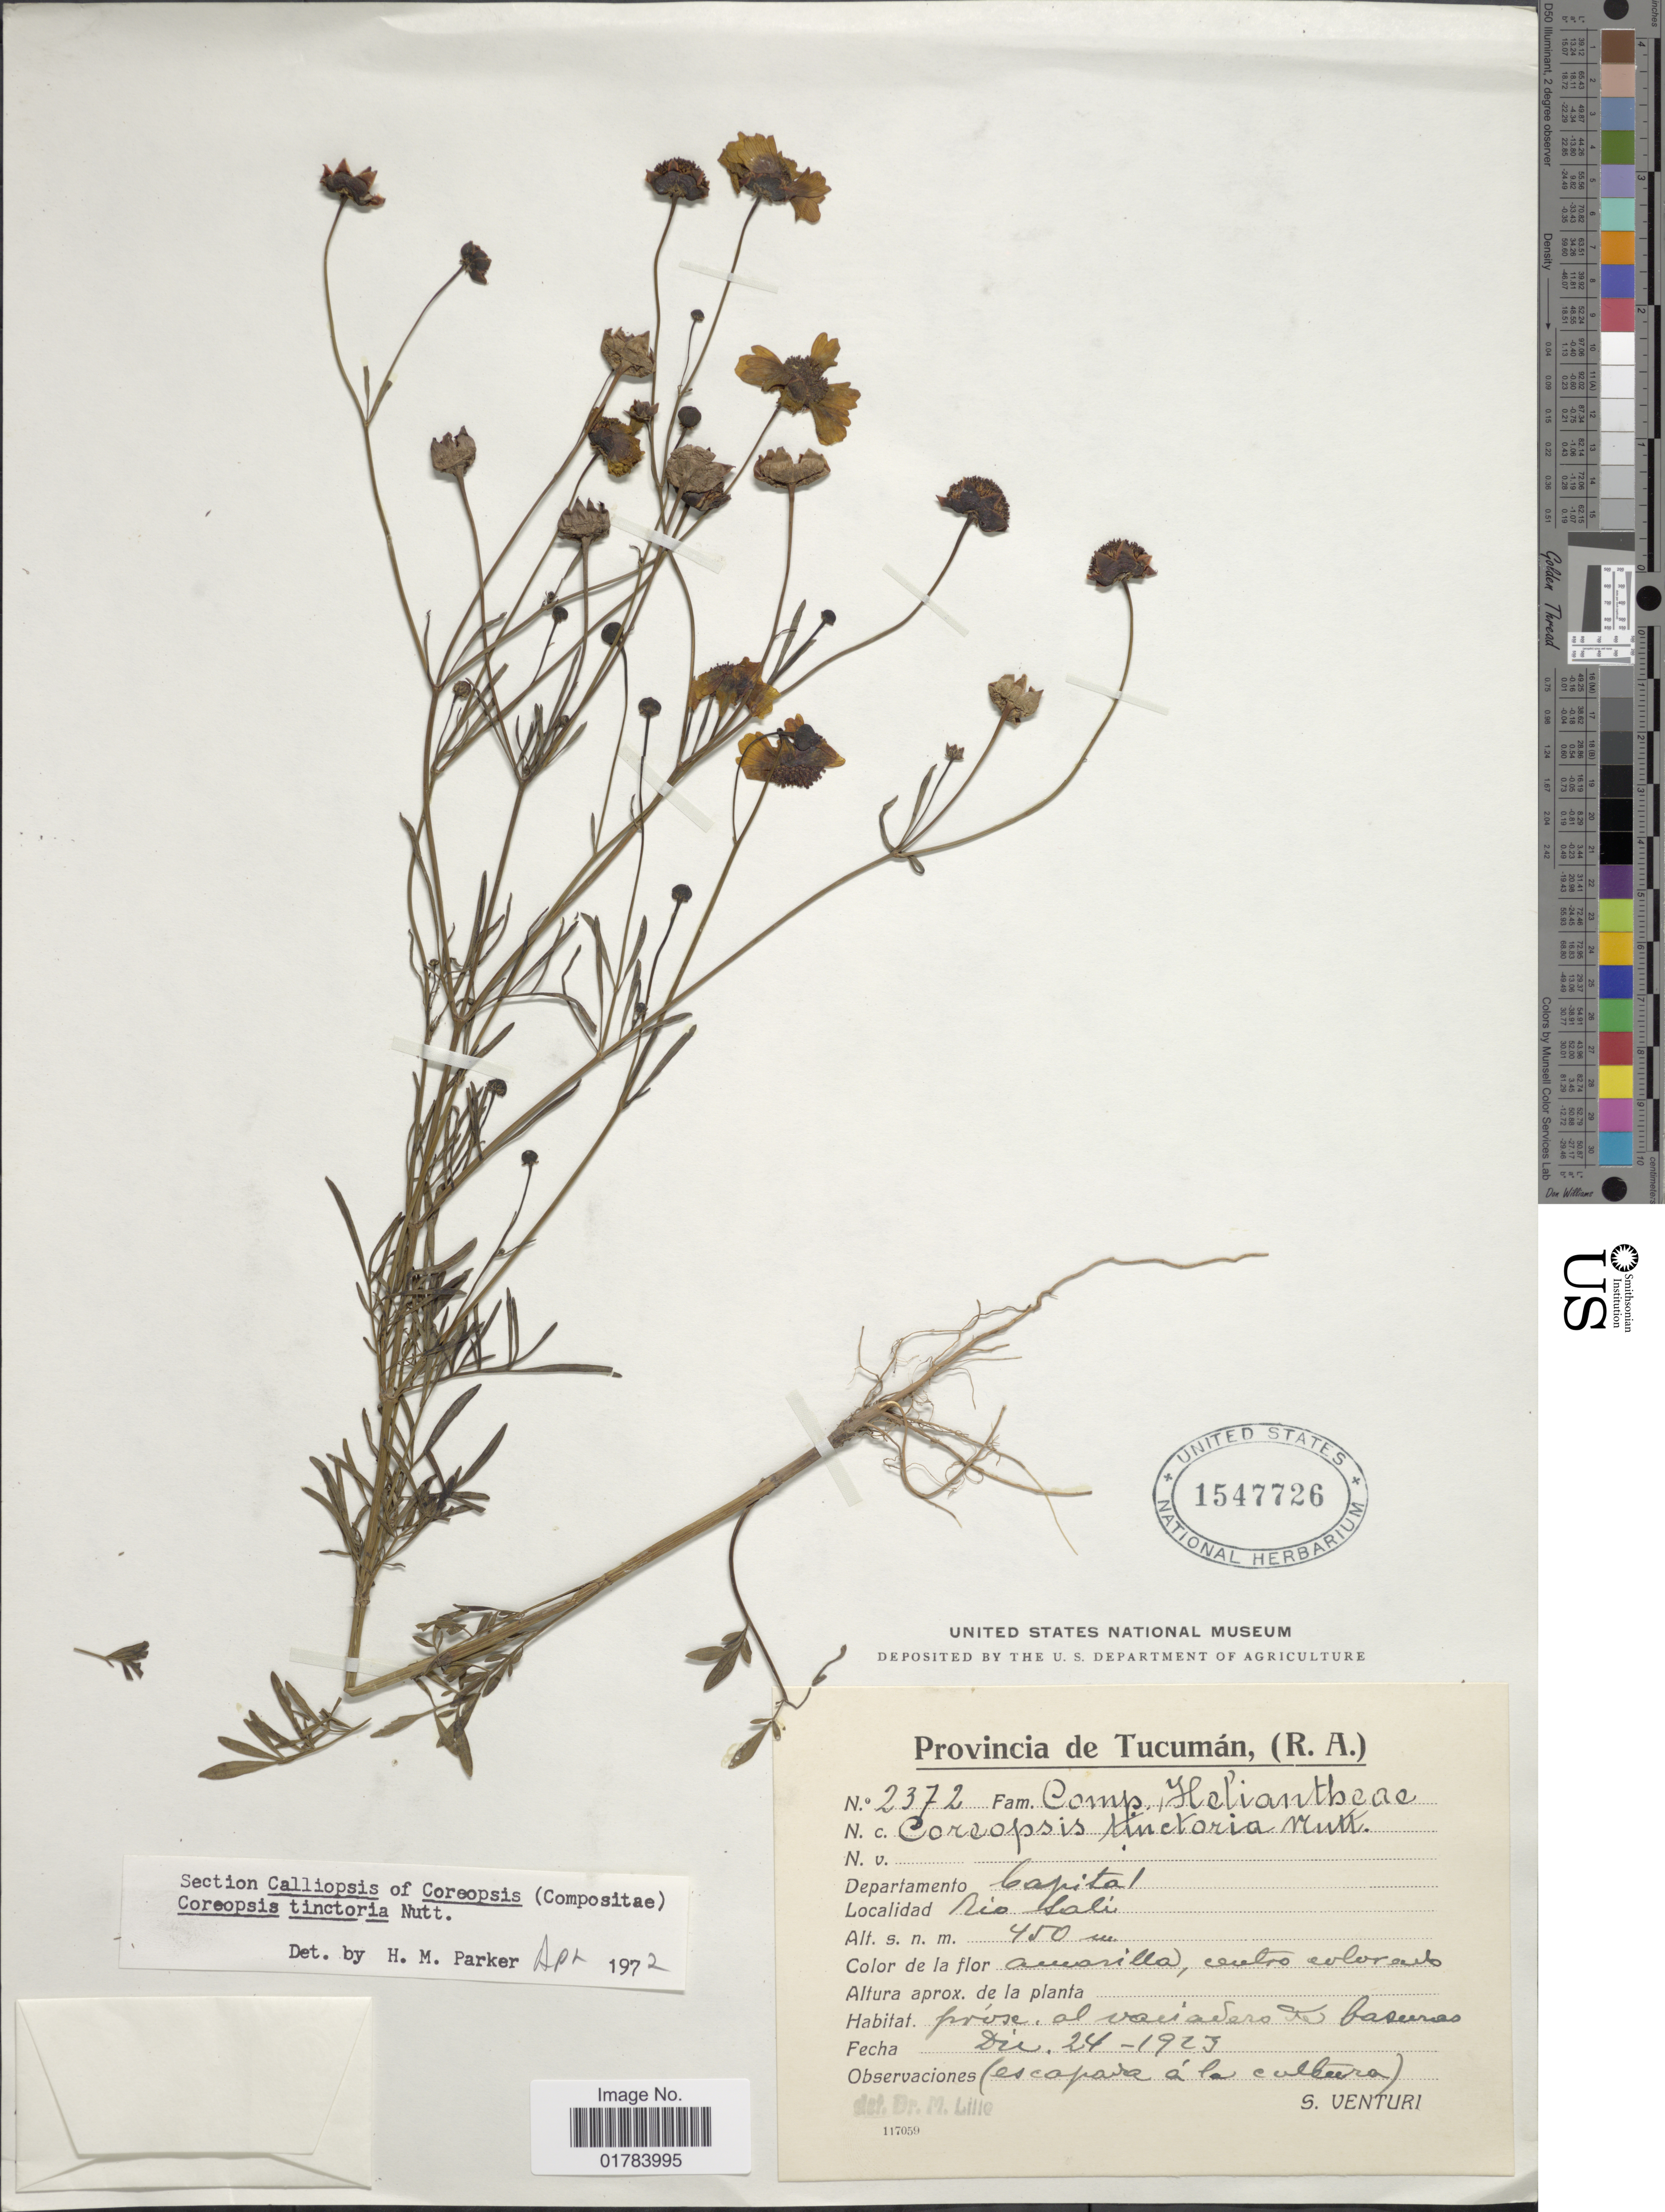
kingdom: Plantae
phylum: Tracheophyta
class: Magnoliopsida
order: Asterales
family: Asteraceae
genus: Coreopsis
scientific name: Coreopsis tinctoria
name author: Nutt.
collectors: S. Venturi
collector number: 2372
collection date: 1923-12-24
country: Argentina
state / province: Tucumán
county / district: Capital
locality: Río Salí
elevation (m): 450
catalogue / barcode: US 1547726